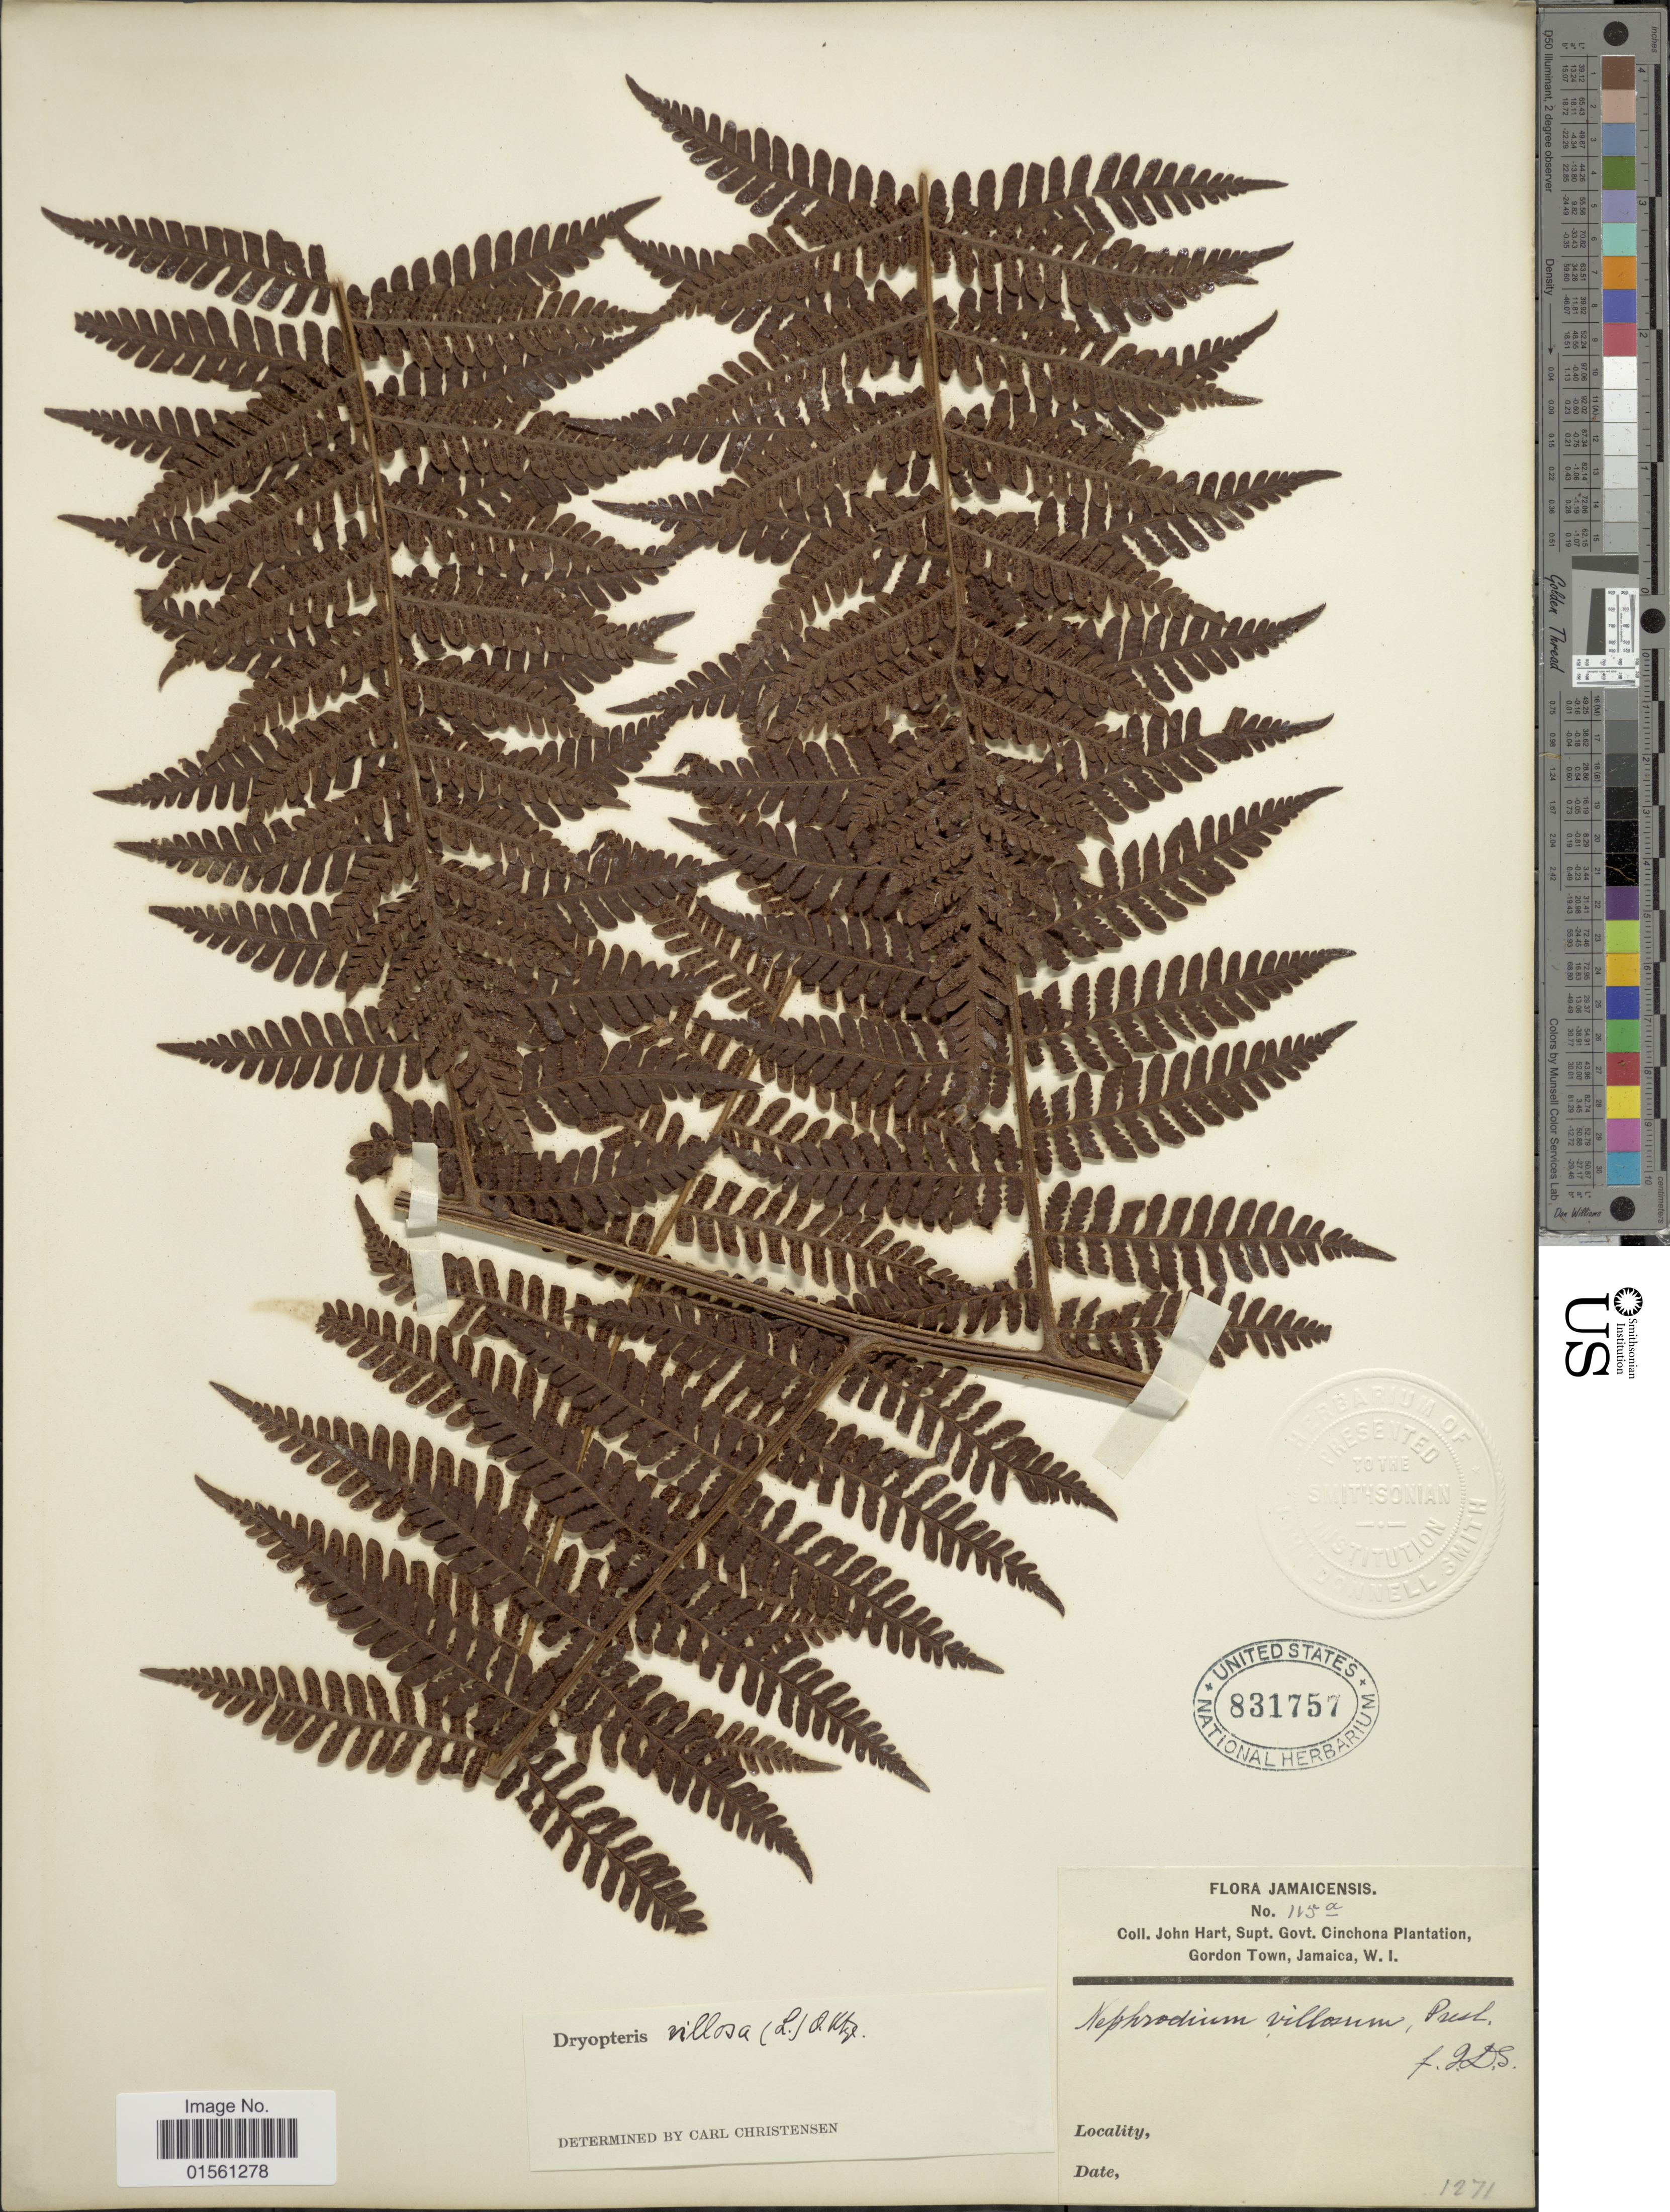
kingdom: Plantae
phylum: Tracheophyta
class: Polypodiopsida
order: Polypodiales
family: Dryopteridaceae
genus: Megalastrum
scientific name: Megalastrum villosum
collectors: J. H. Hart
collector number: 115a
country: Jamaica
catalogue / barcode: US 831757